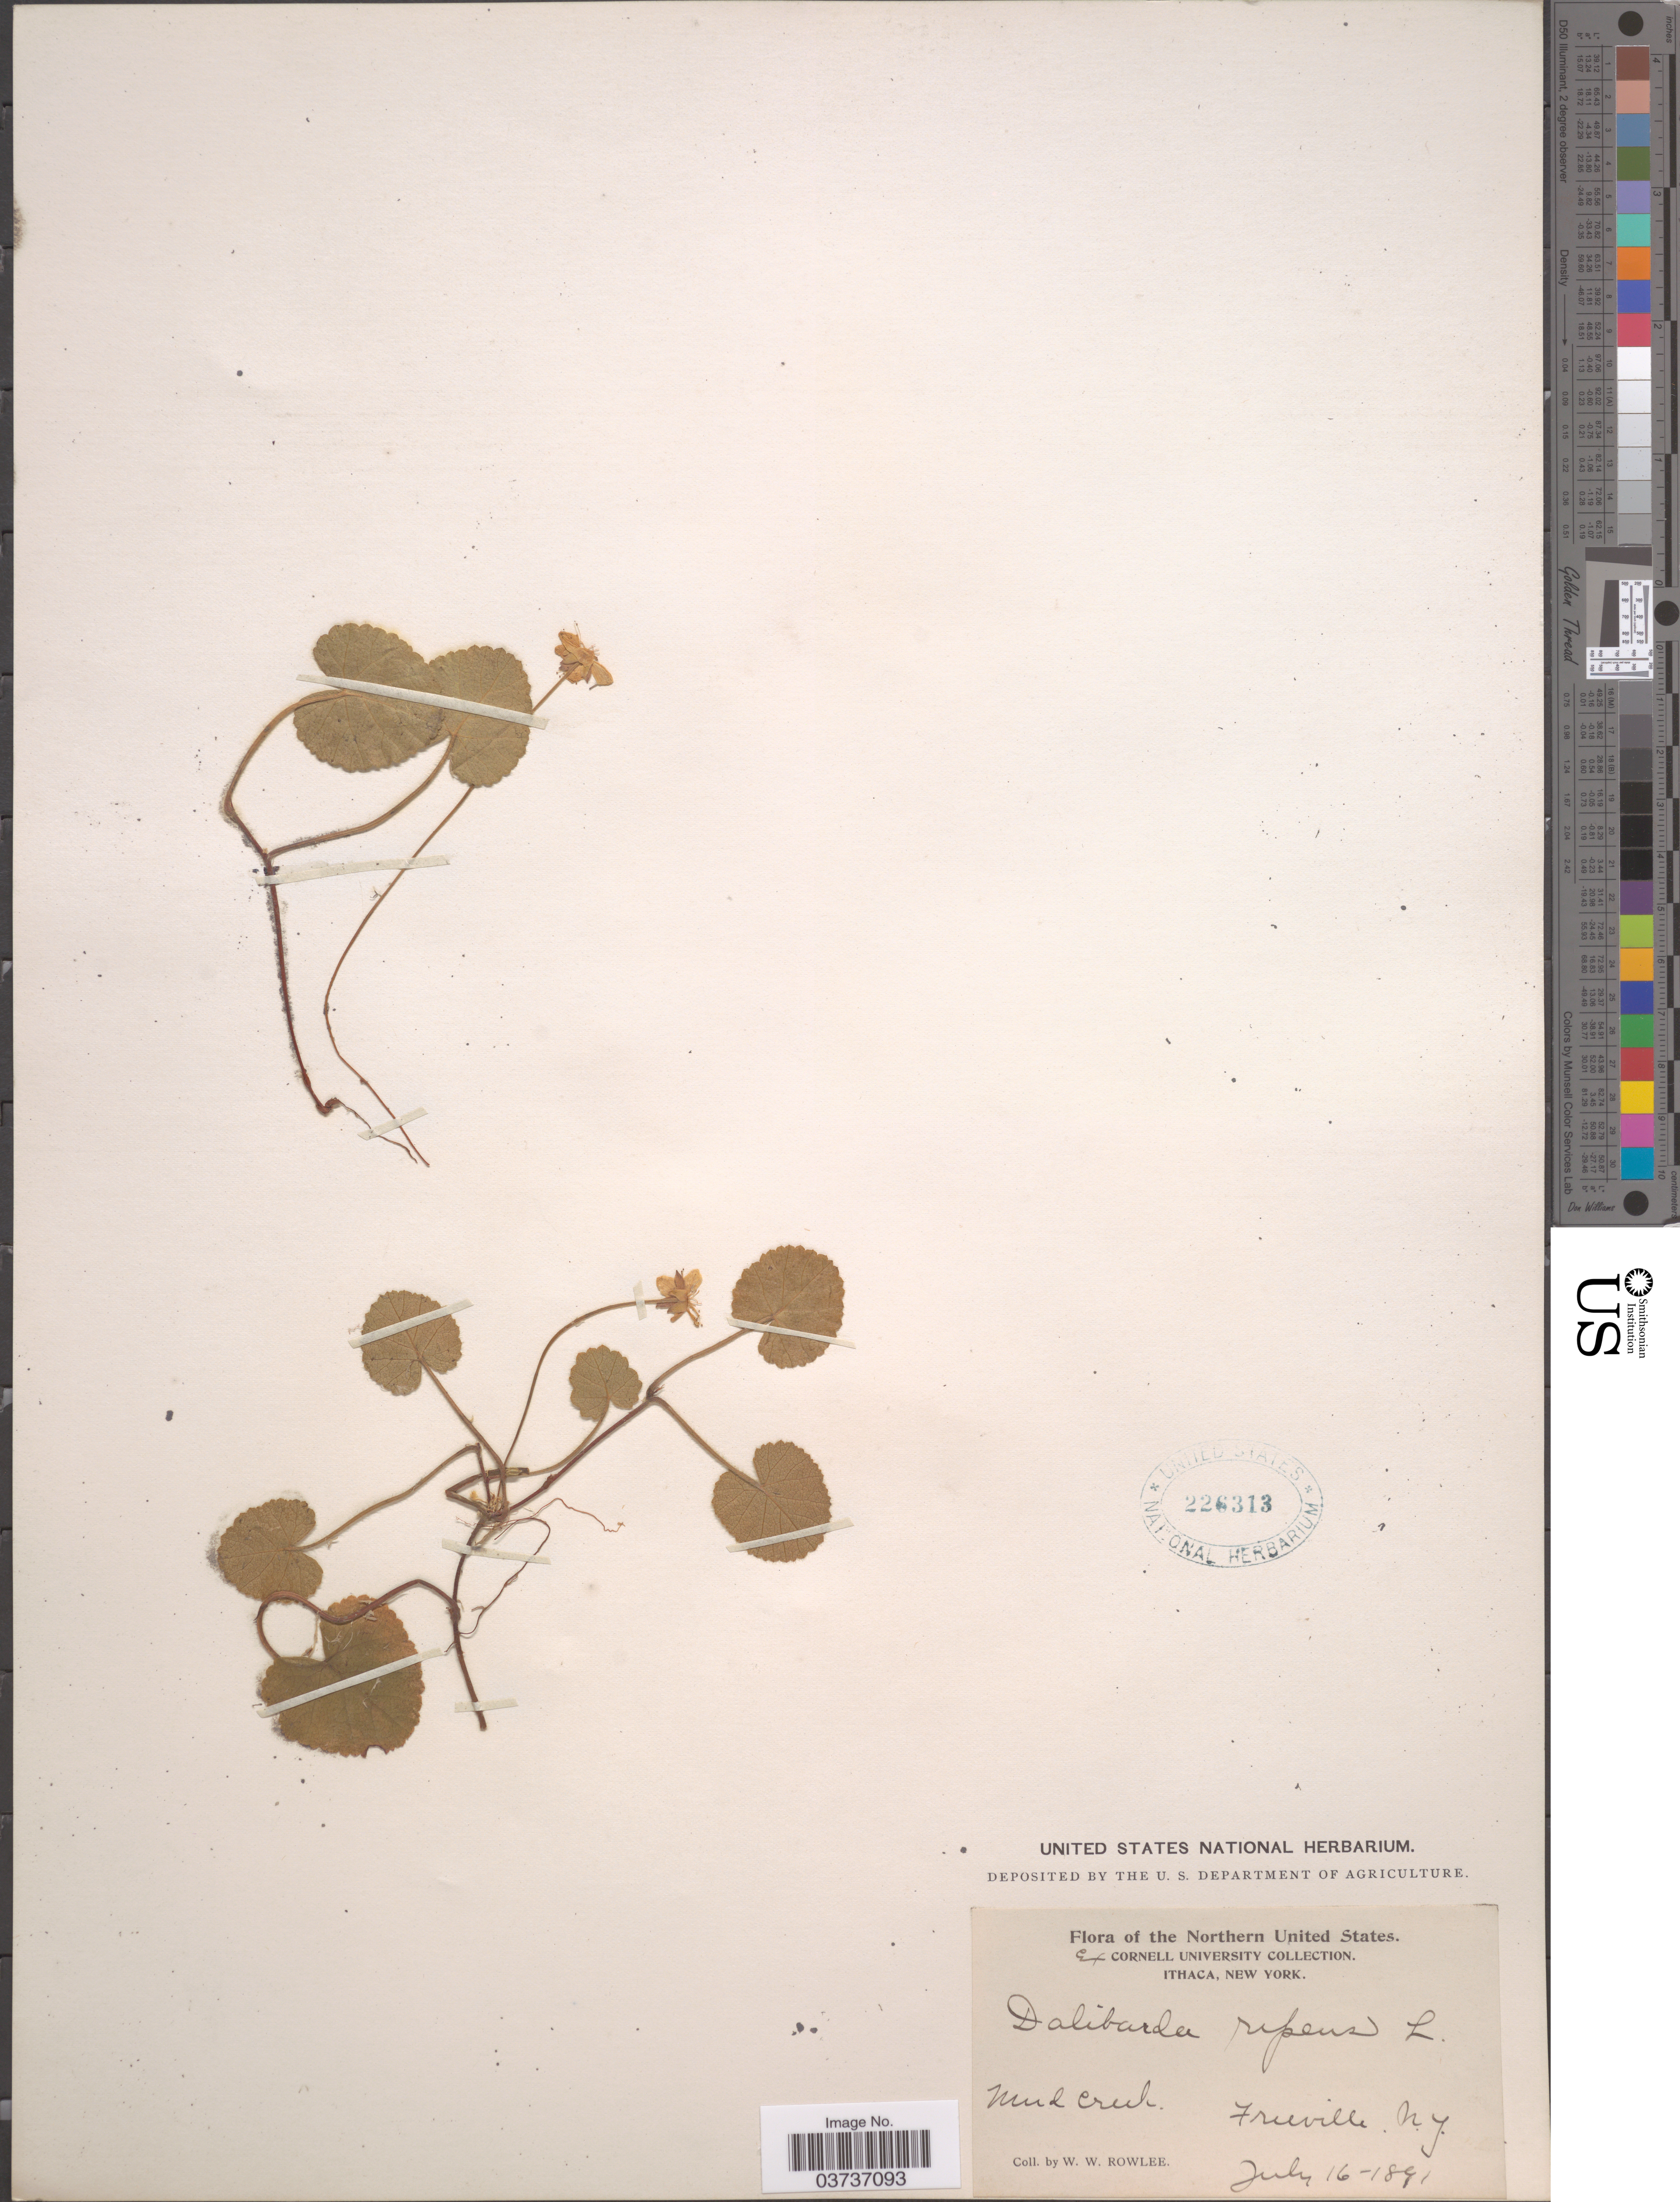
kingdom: Plantae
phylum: Tracheophyta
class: Magnoliopsida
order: Rosales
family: Rosaceae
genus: Dalibarda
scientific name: Dalibarda repens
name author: L.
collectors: W. W. Rowlee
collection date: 1891-07-16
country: United States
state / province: New York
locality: The Northern United States. Ithaca. Mud Creek. Freeville.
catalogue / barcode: US 226313